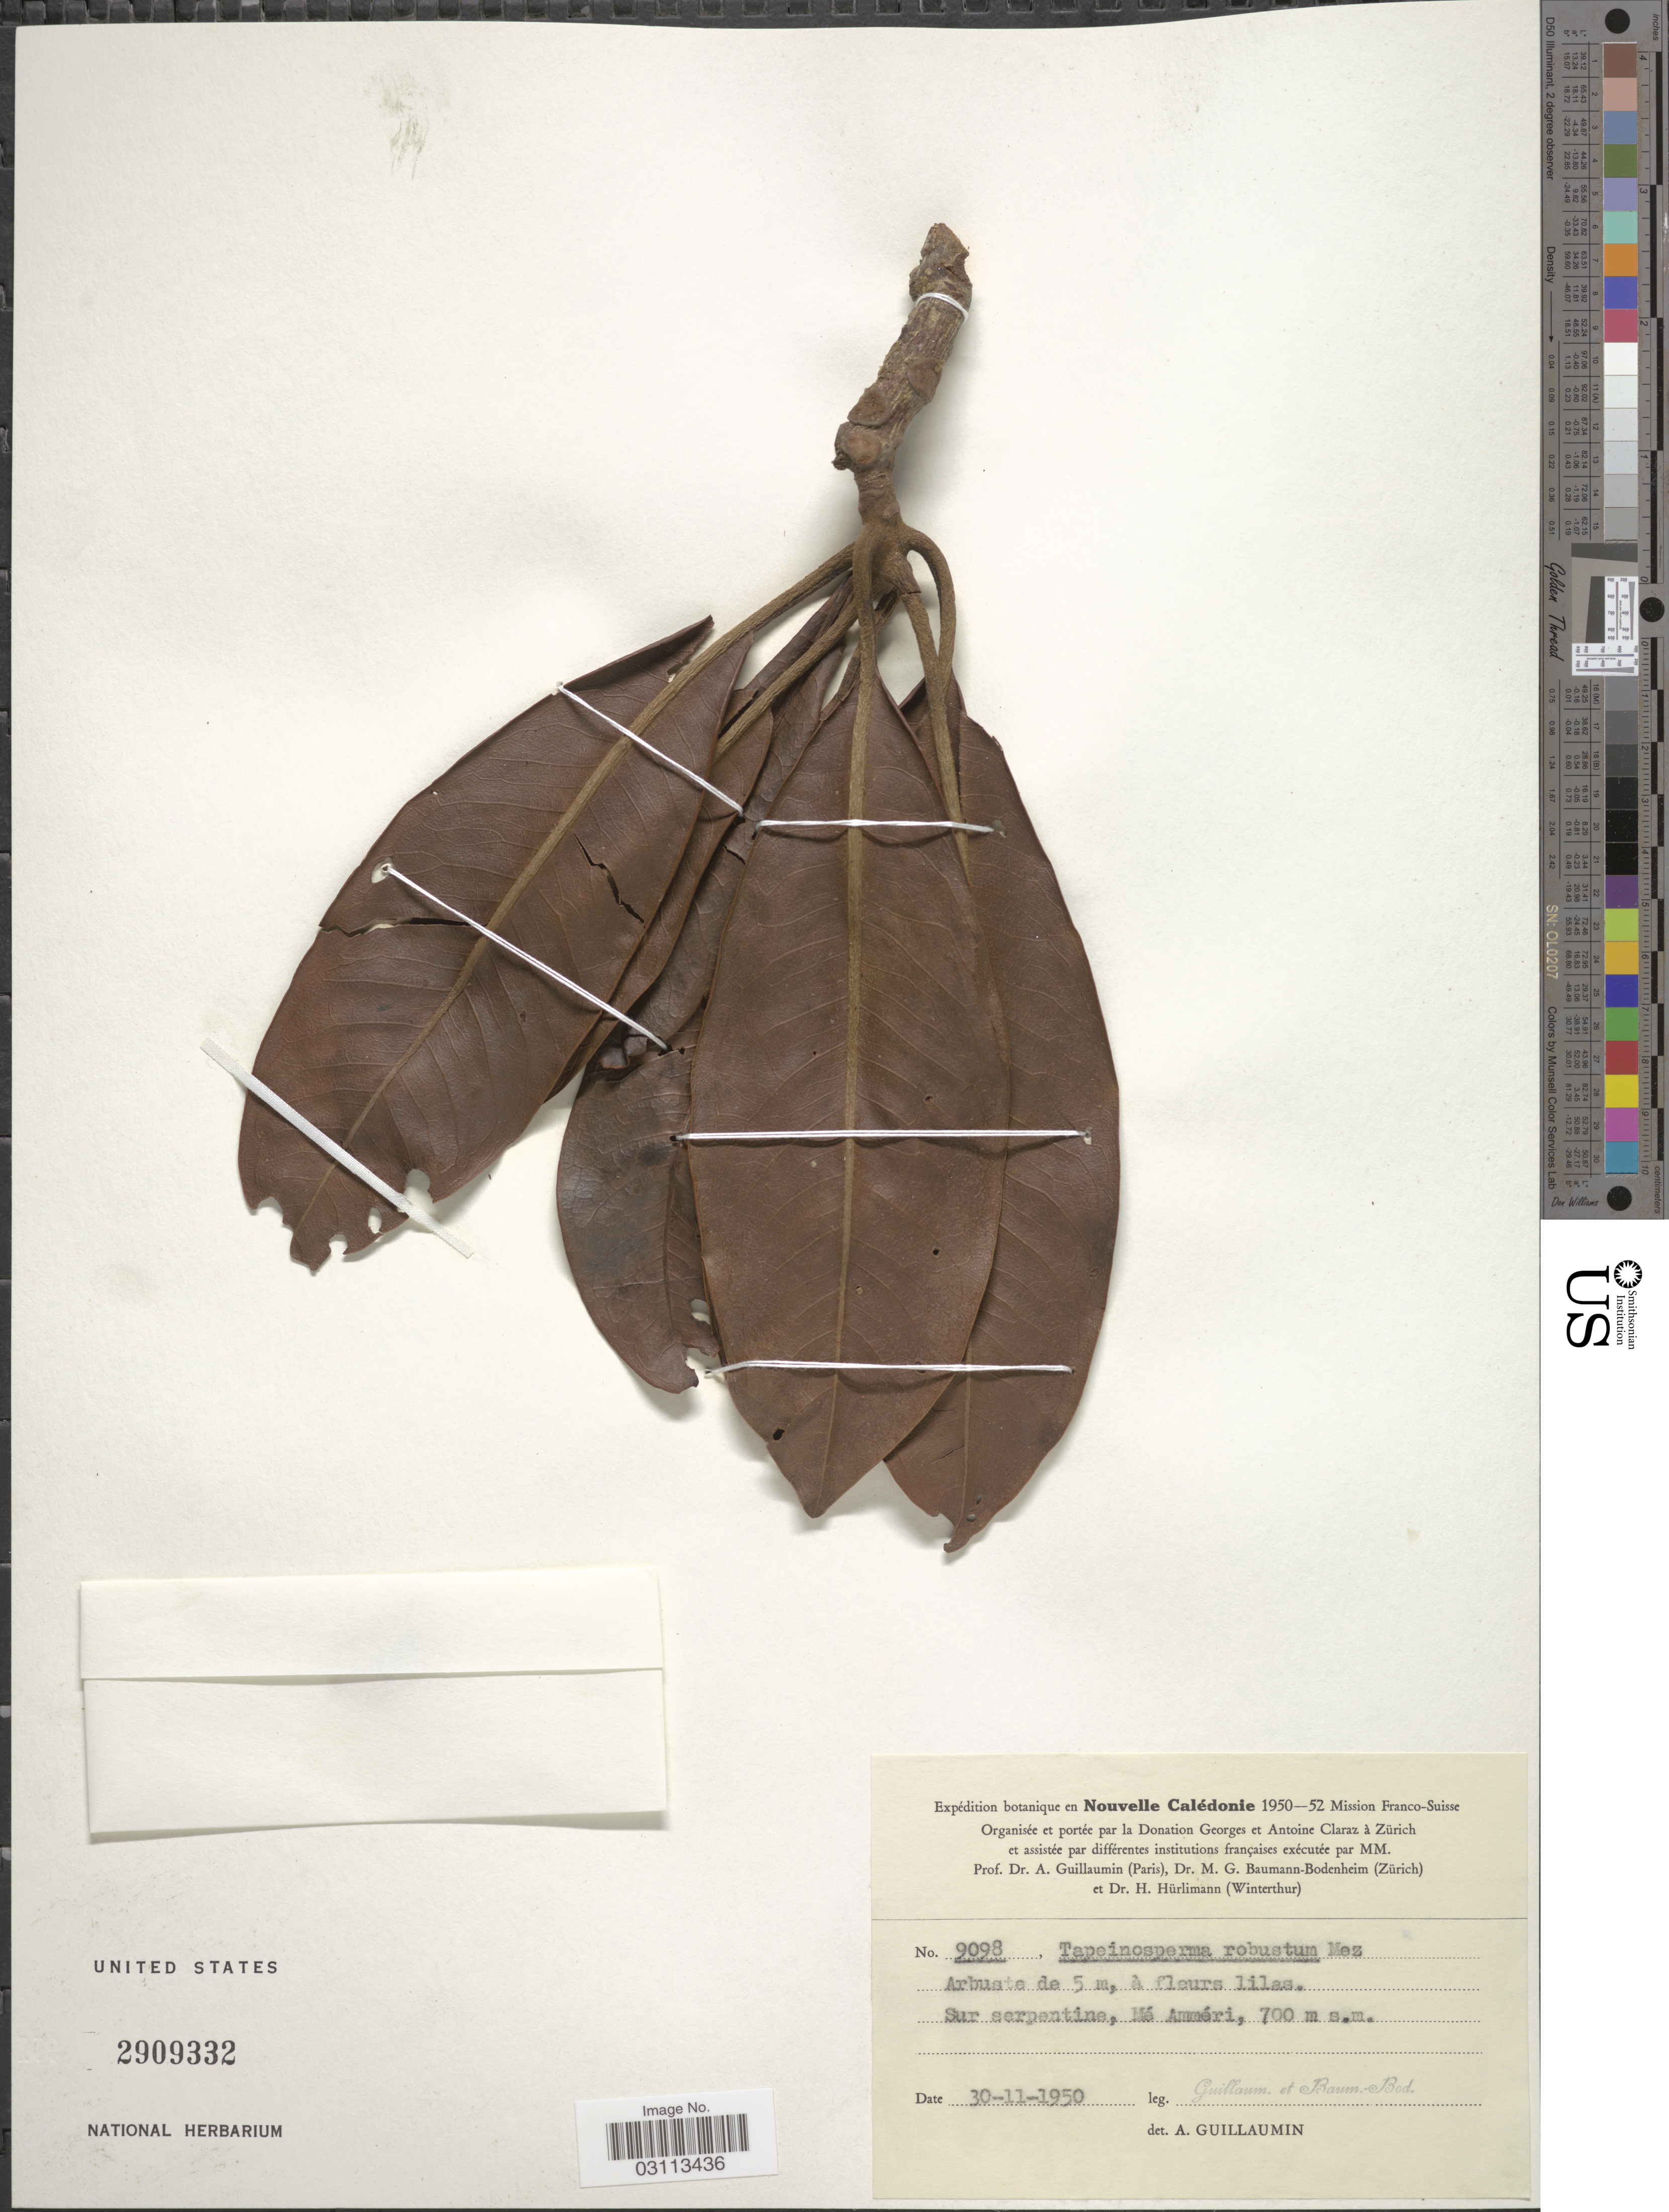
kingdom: Plantae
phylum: Tracheophyta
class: Magnoliopsida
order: Ericales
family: Primulaceae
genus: Tapeinosperma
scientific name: Tapeinosperma robustum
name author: Mez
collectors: A. Guillaumin & M. G. Baumann-Bodenheim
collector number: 9098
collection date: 1950-11-30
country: New Caledonia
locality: Sur serpentine, Mé Amméri.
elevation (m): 700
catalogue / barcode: US 2909332